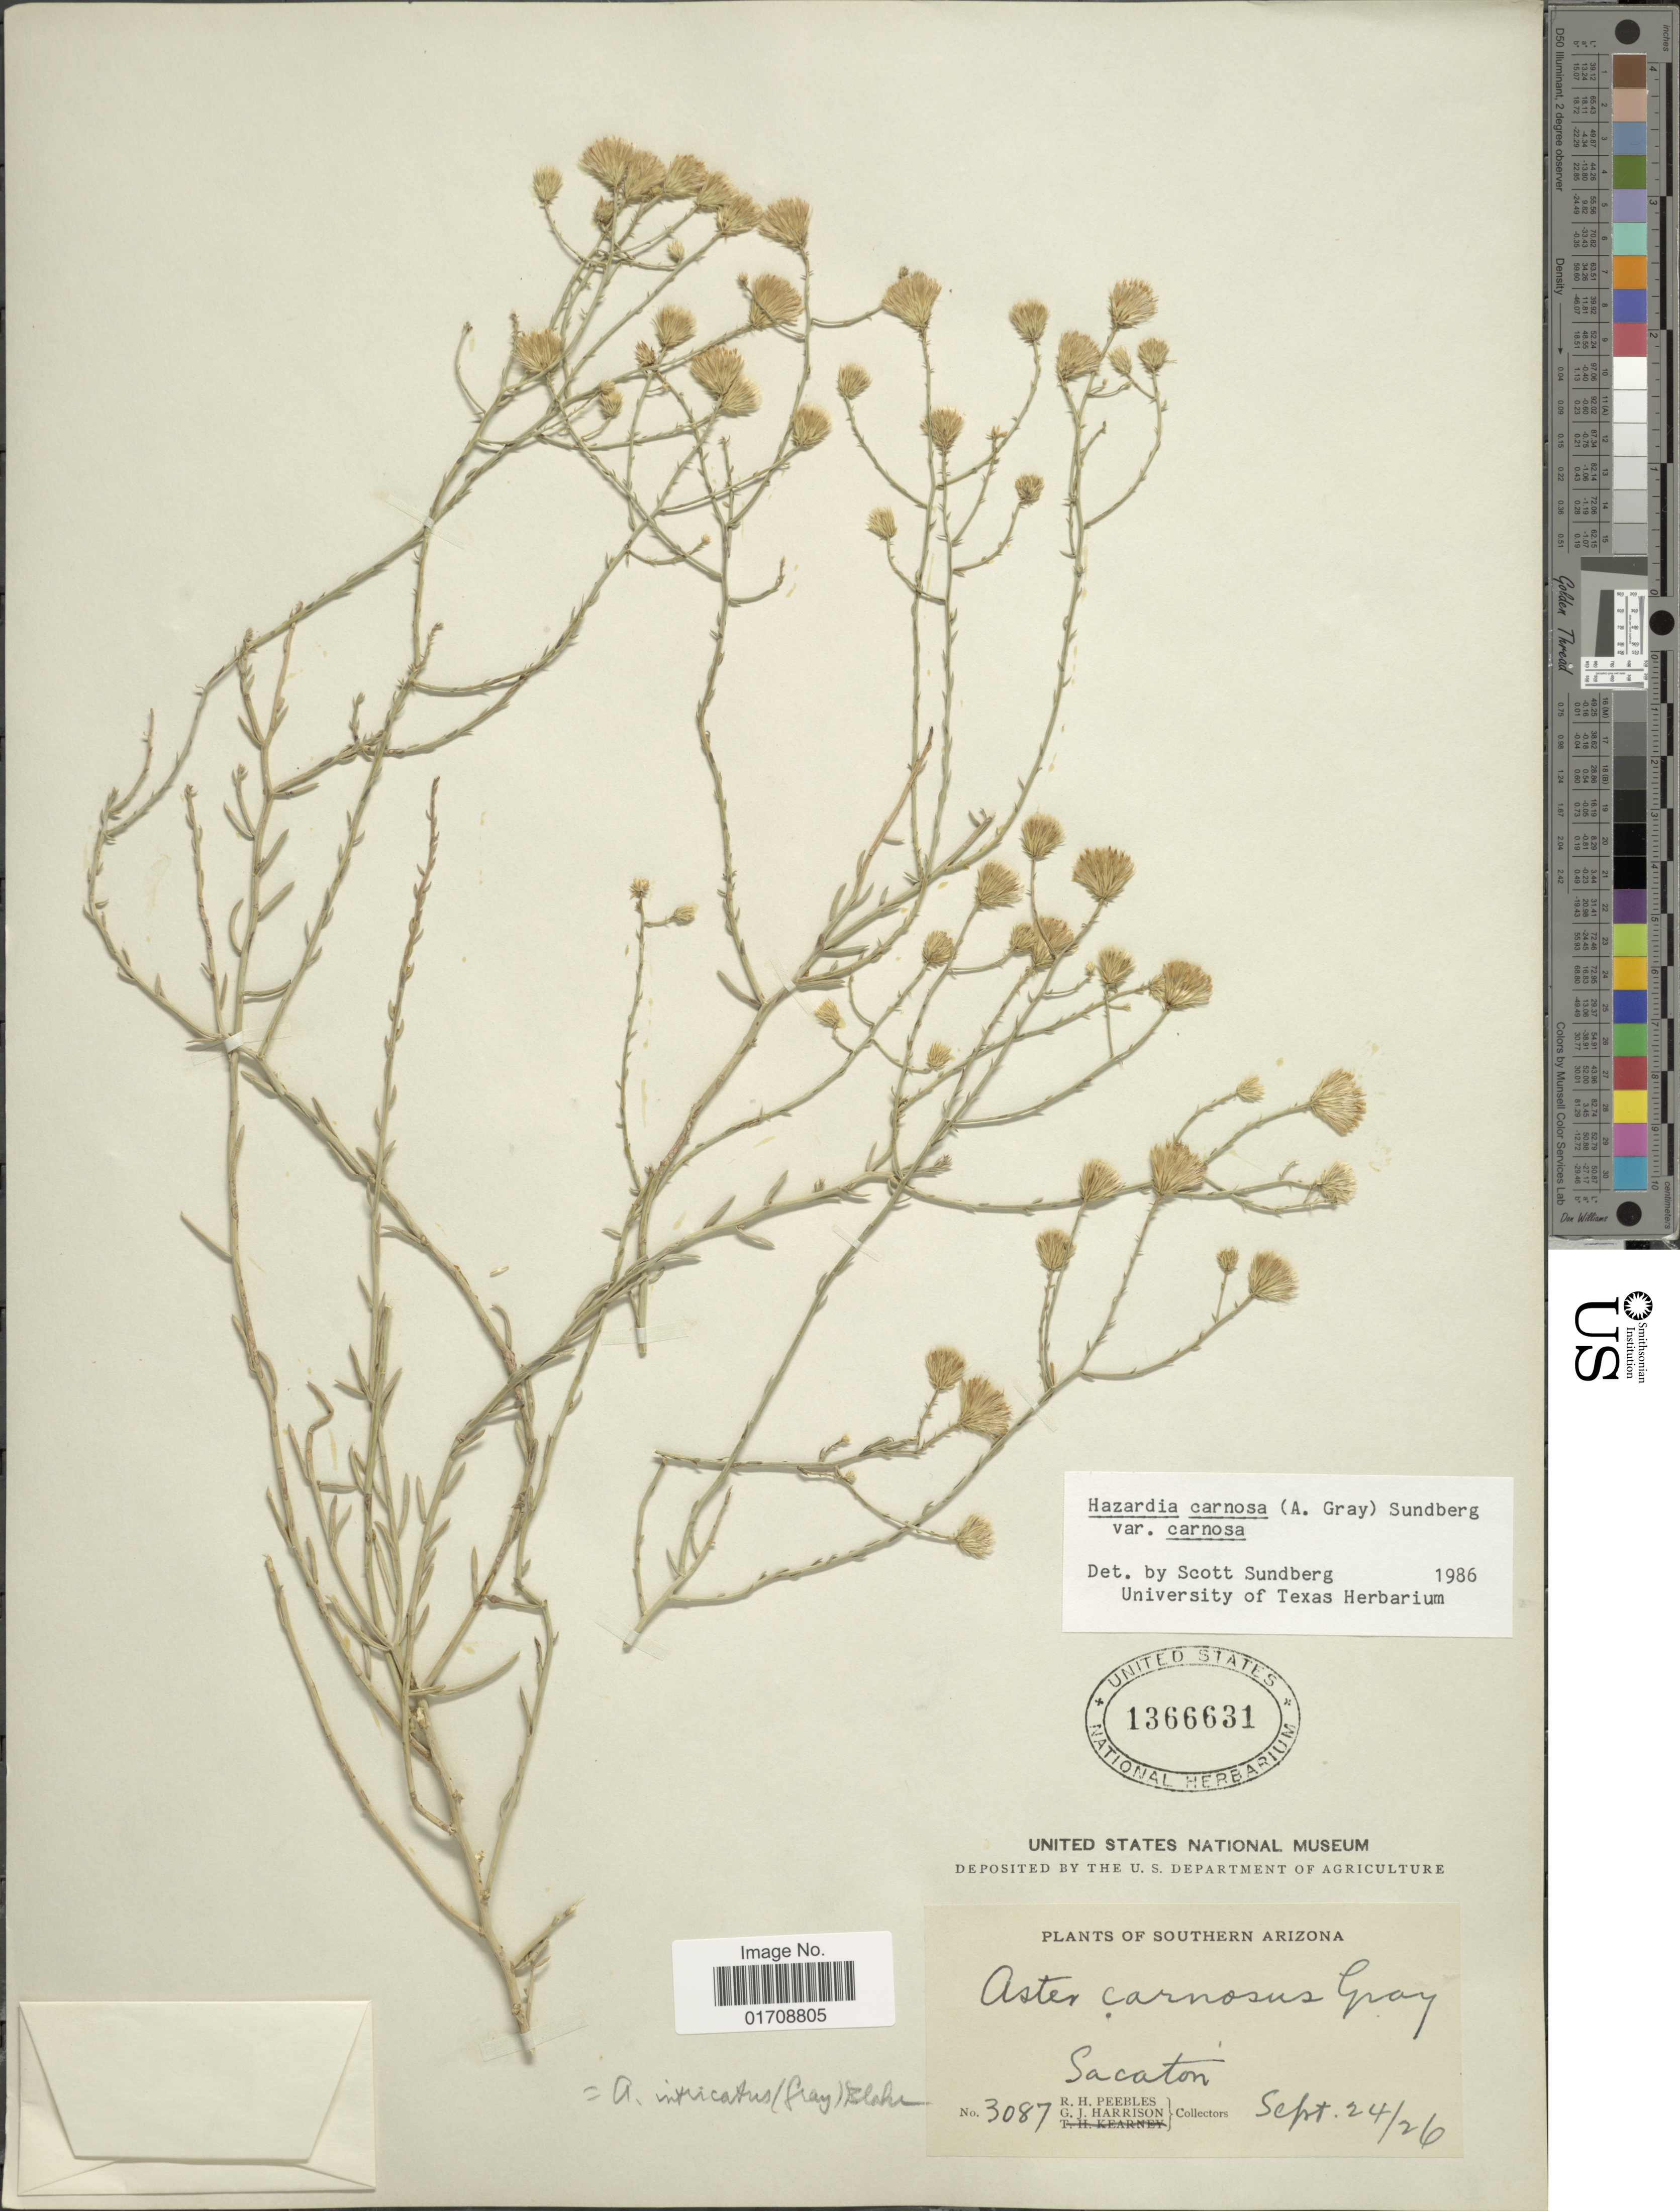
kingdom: Plantae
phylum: Tracheophyta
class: Magnoliopsida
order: Asterales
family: Asteraceae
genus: Machaeranthera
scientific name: Machaeranthera carnosa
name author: (A. Gray) G.L. Nesom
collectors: R. H. Peebles & G. J. Harrison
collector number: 3087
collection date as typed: Transcribed d/m/y: 24/9/26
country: United States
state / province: Arizona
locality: Southern Arizona, Sacaton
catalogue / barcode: US 1366631